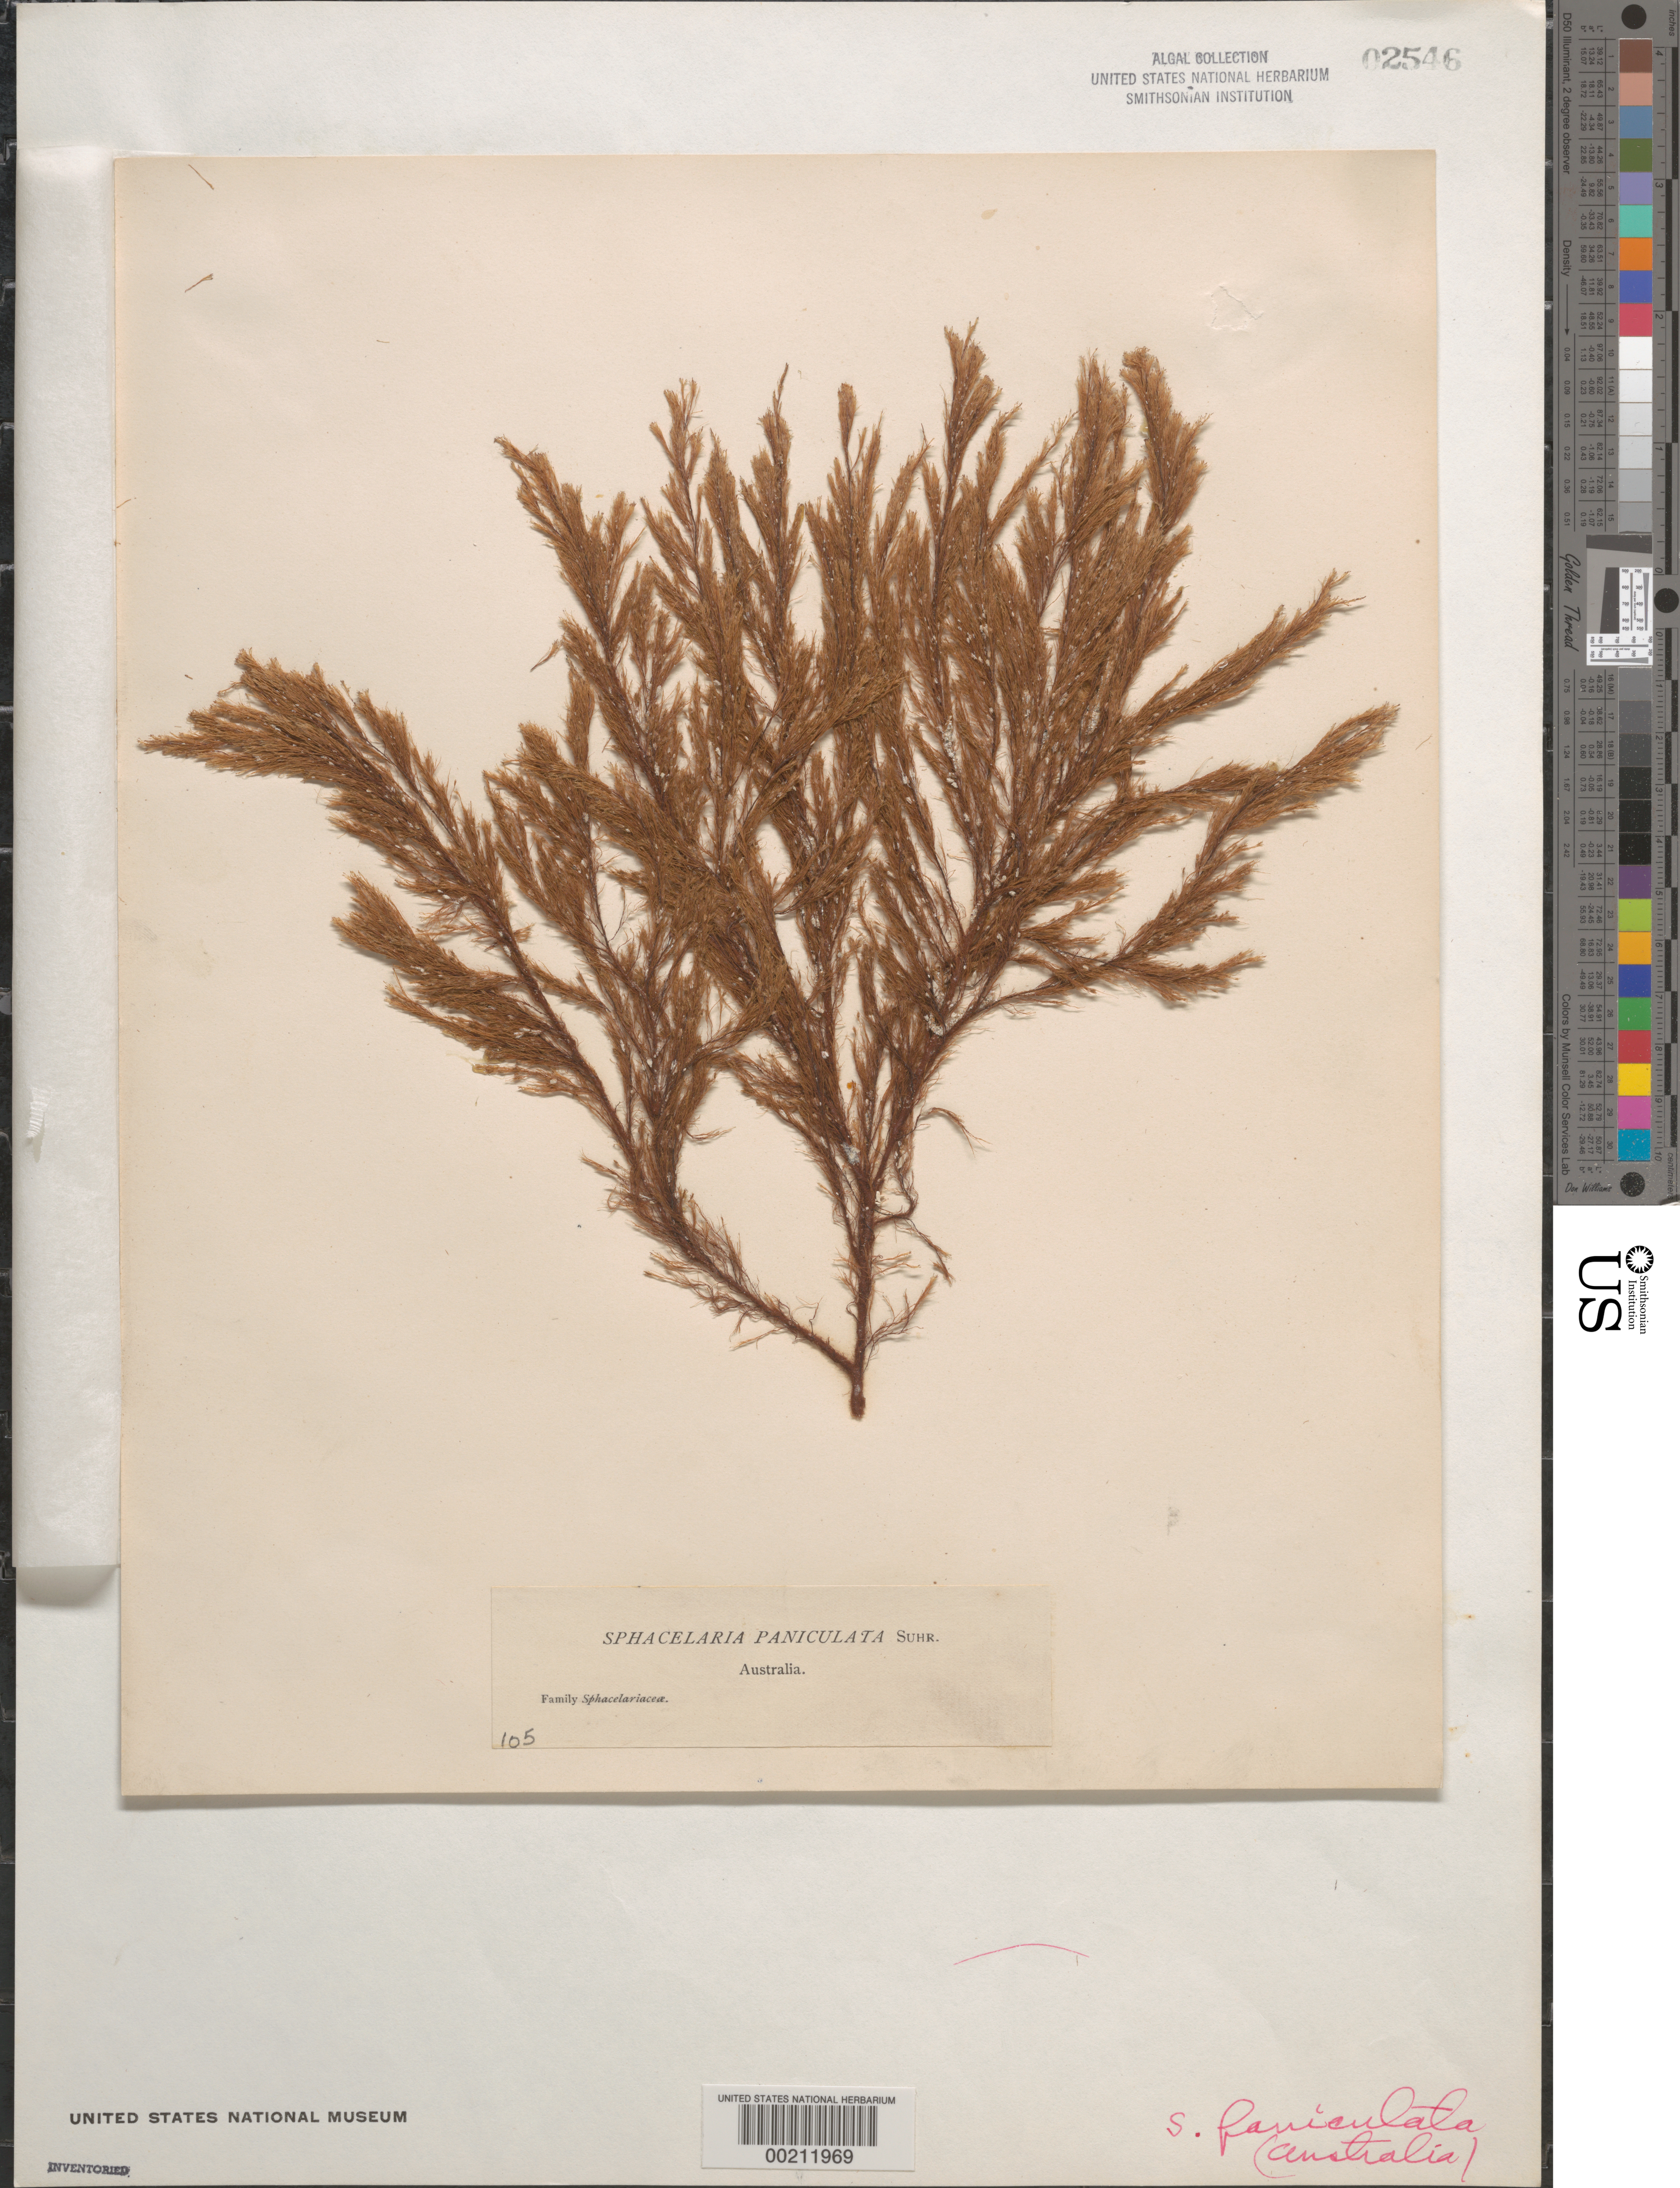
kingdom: Chromista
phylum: Ochrophyta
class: Phaeophyceae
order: Sphacelariales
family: Stypocaulaceae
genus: Halopteris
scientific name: Halopteris paniculata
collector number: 105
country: Australia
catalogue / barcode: US 2546